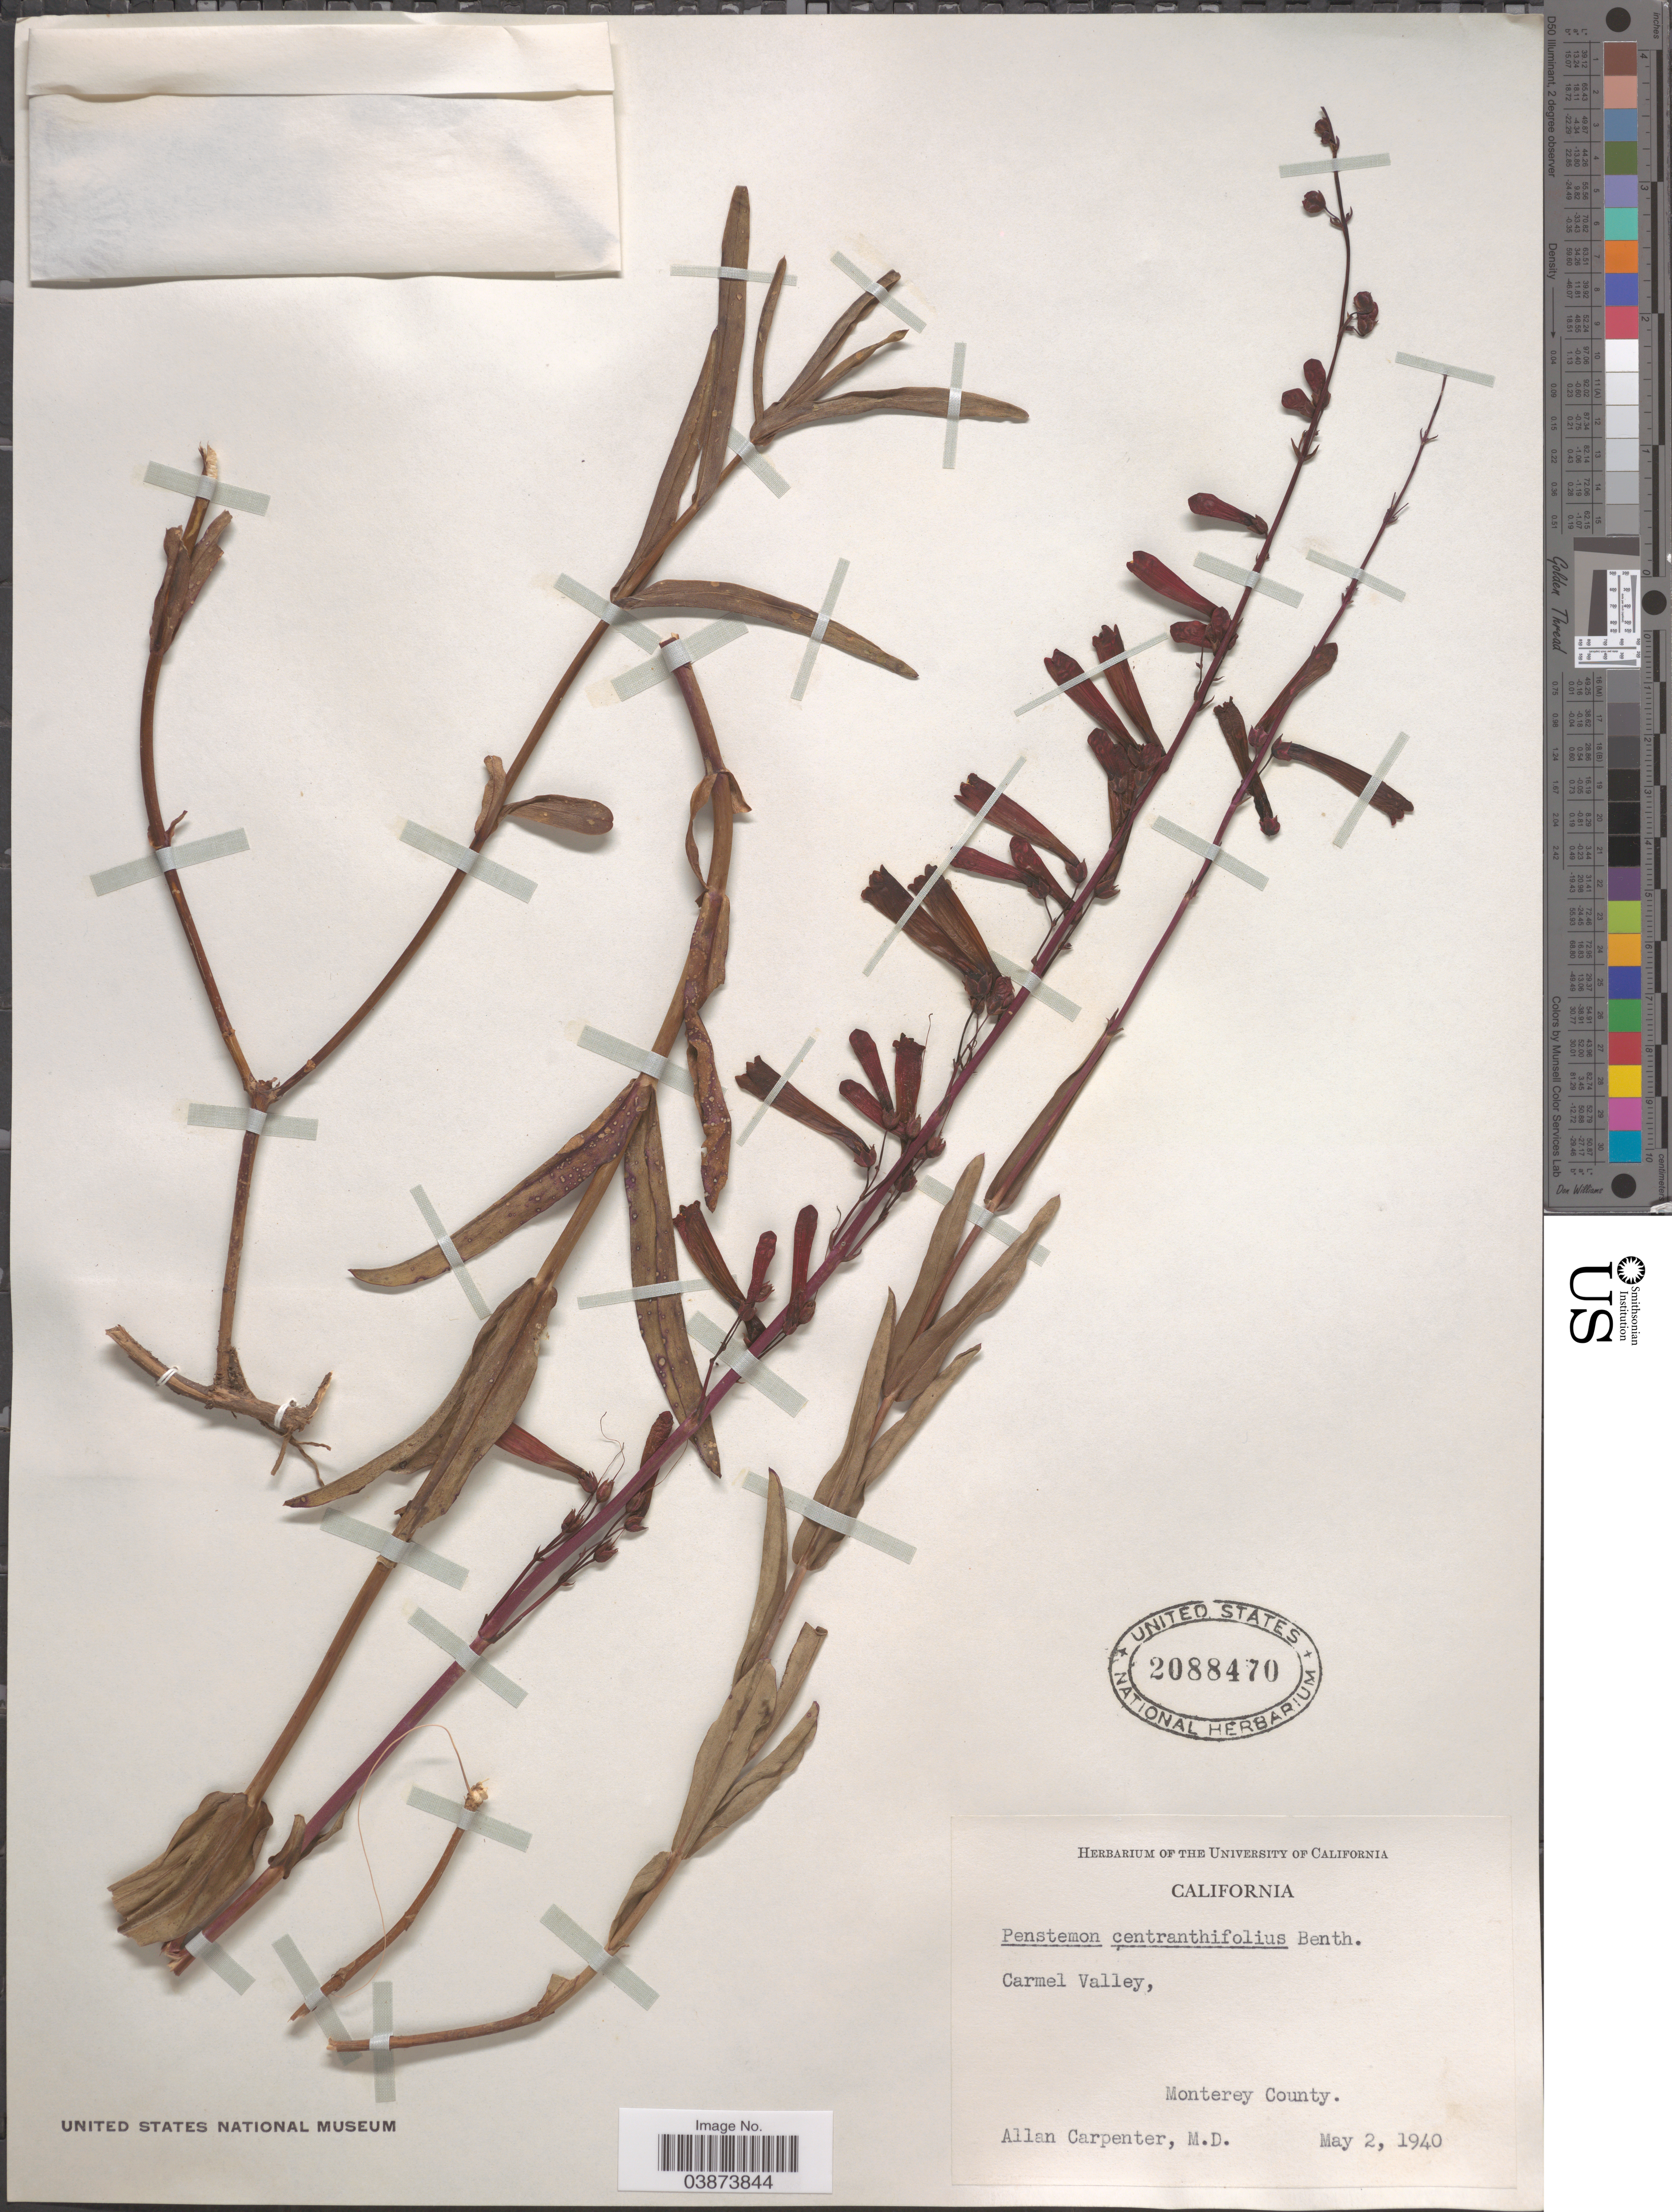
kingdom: Plantae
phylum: Tracheophyta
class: Magnoliopsida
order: Lamiales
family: Plantaginaceae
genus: Penstemon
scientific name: Penstemon centranthifolius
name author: Benth.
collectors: A. Carpenter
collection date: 1940-05-02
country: United States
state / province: California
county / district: Monterey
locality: Carmel Valley, Monterey County.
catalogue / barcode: US 2088470